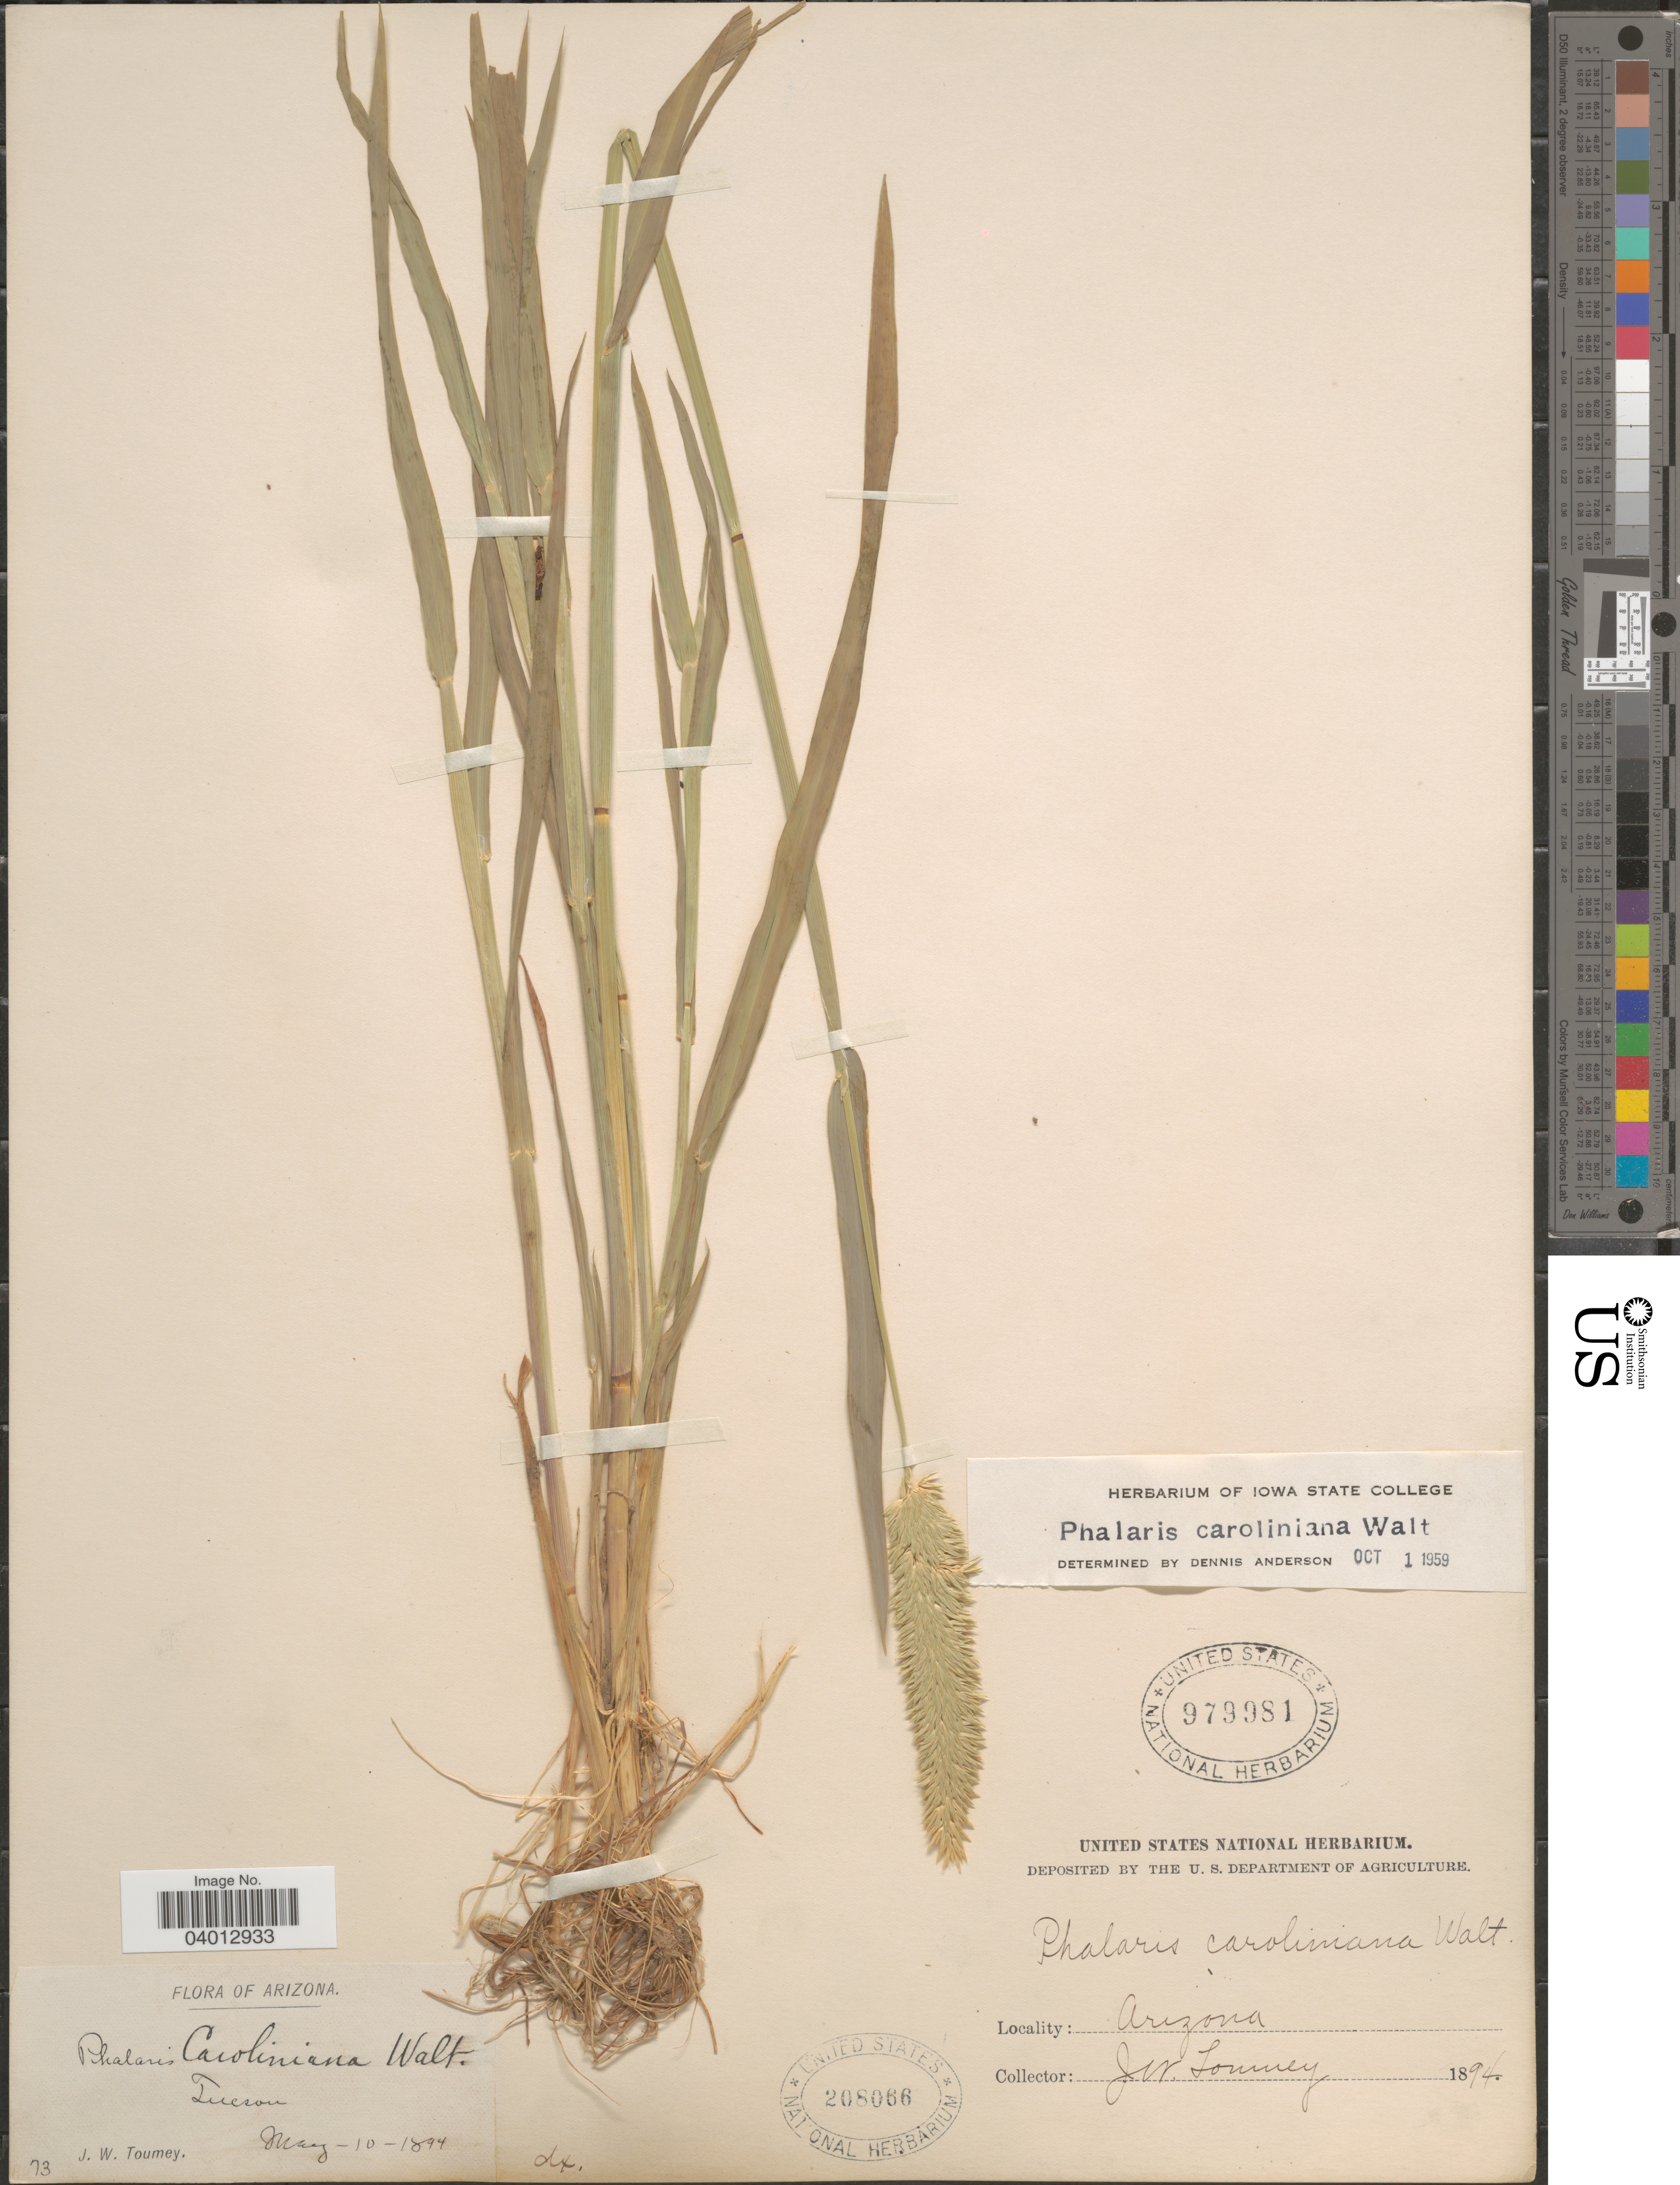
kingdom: Plantae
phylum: Tracheophyta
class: Liliopsida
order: Poales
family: Poaceae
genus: Phalaris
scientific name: Phalaris caroliniana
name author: Walter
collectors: J. W. Toumey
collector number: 73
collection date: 1894-05-10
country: United States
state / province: Arizona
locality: Tucson.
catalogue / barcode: US 208066